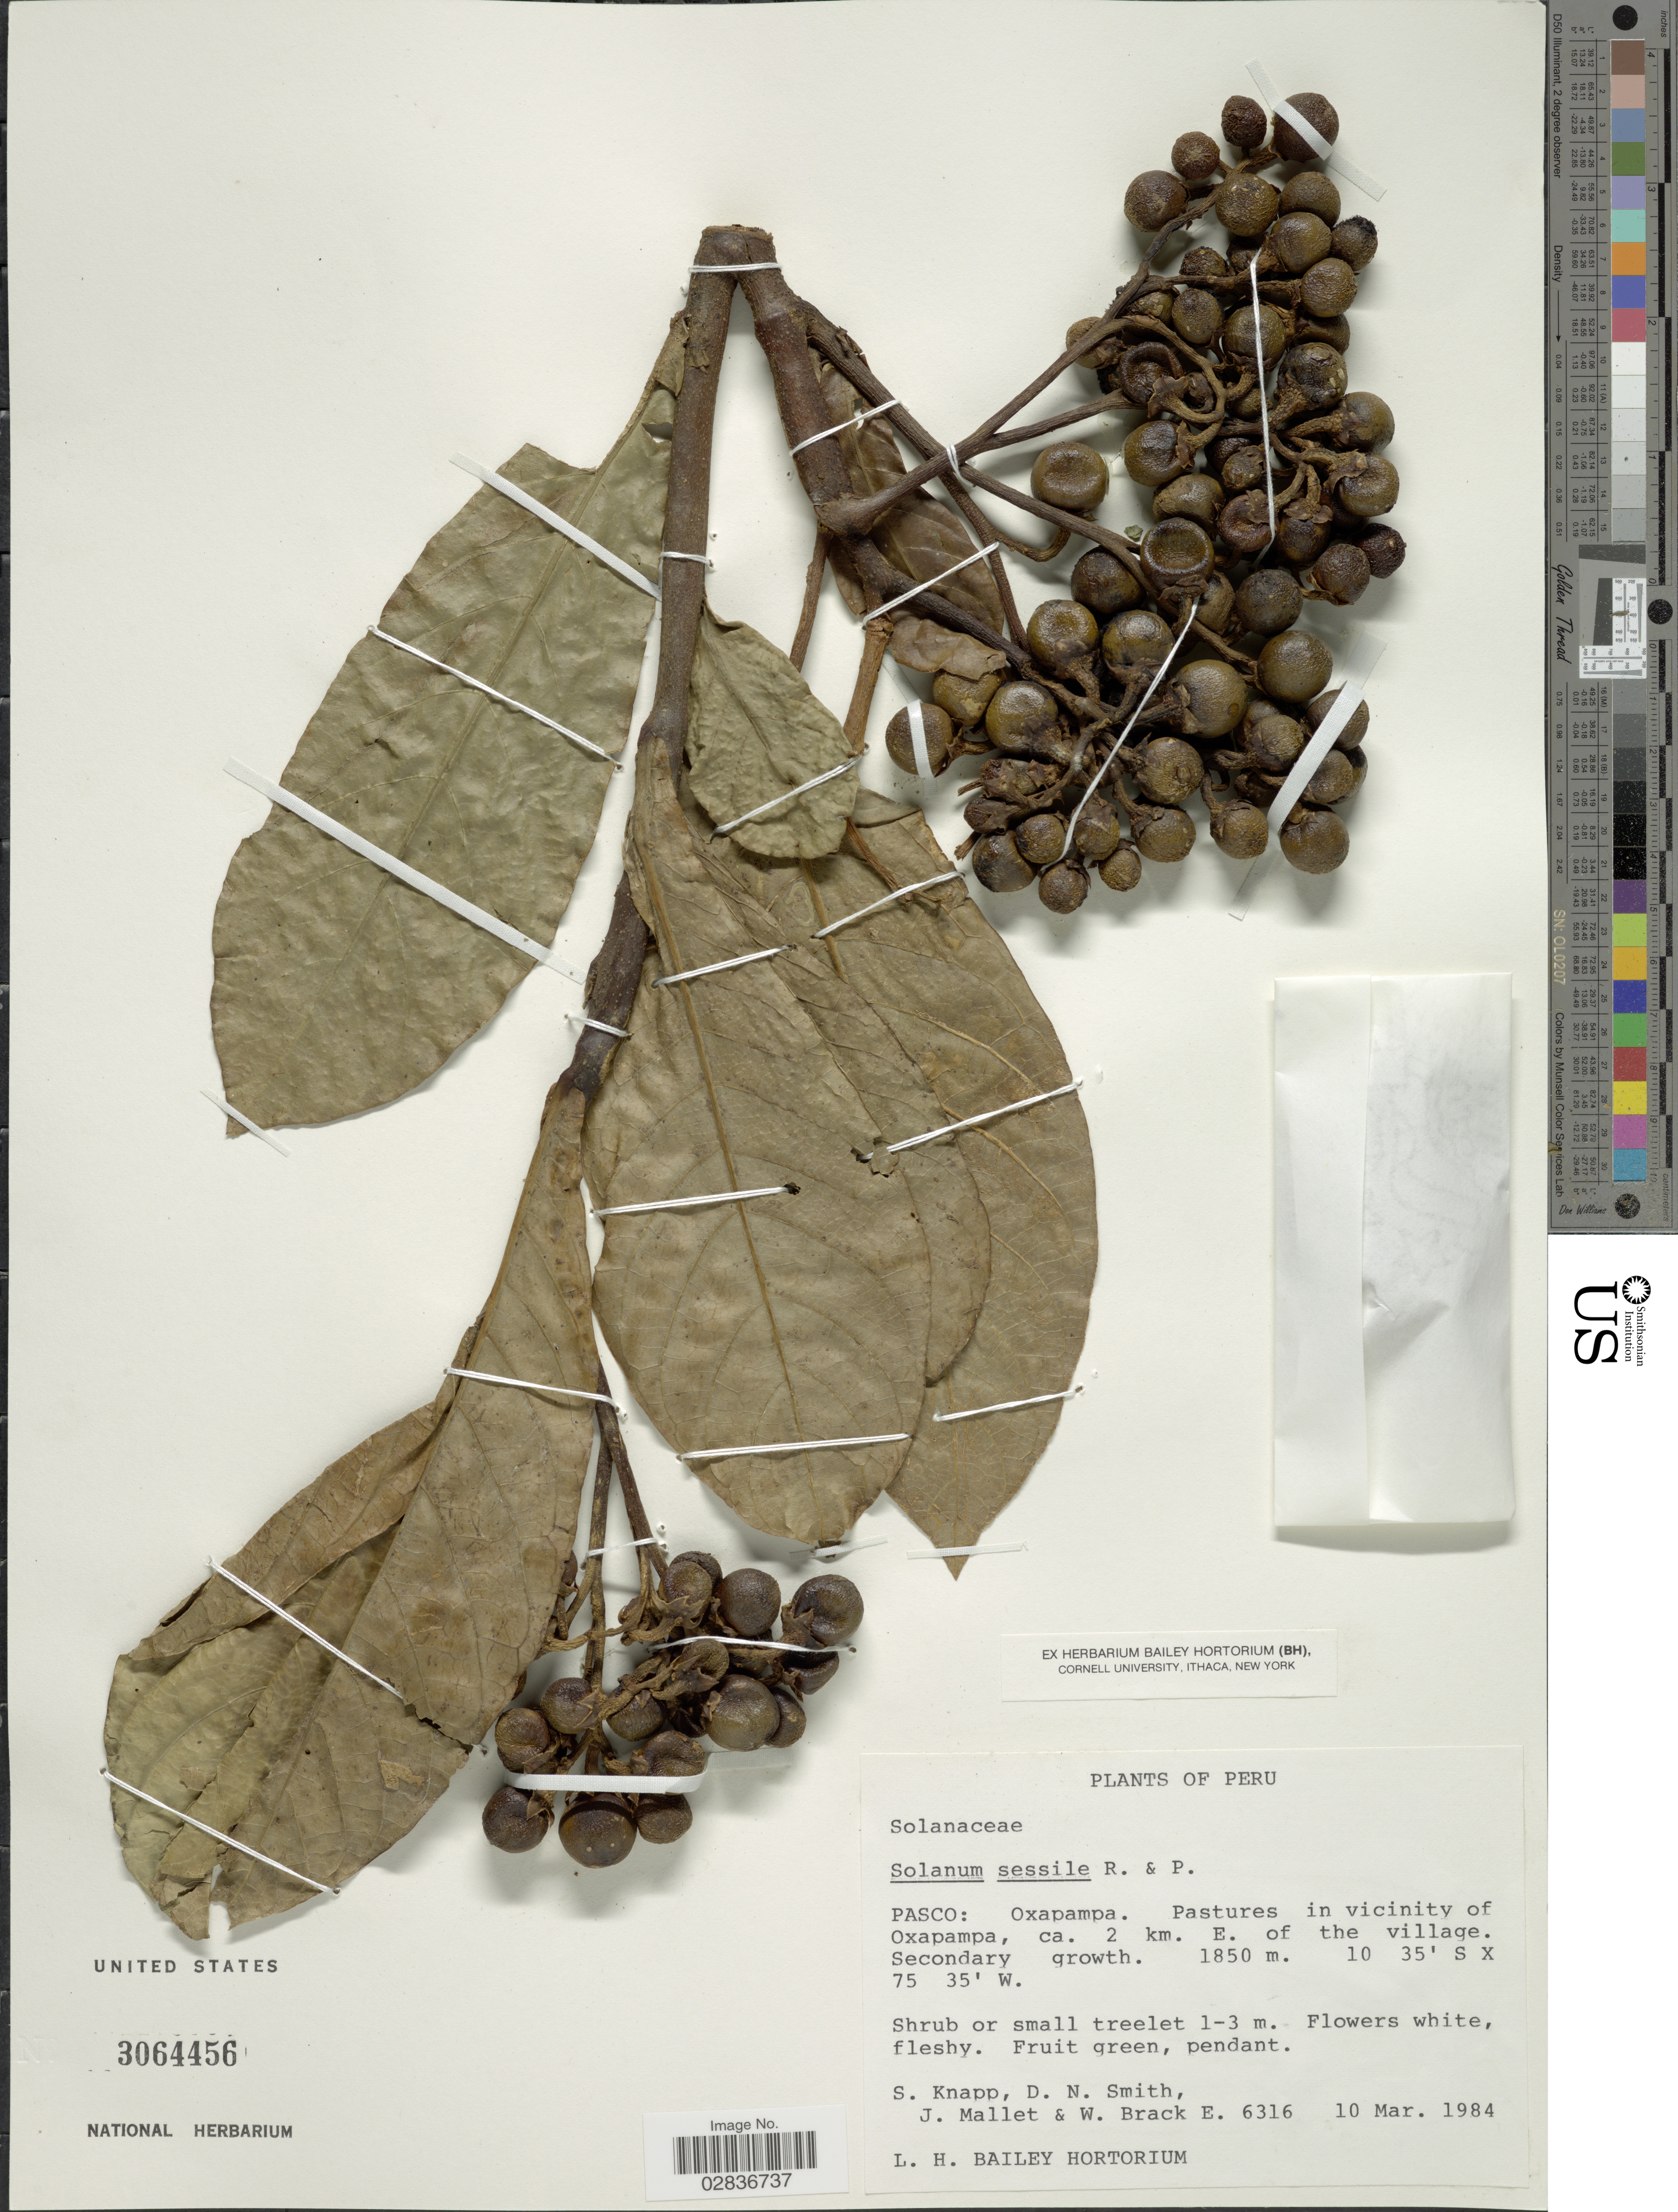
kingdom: Plantae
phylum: Tracheophyta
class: Magnoliopsida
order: Solanales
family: Solanaceae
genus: Solanum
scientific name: Solanum sessile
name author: Ruiz & Pav.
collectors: S. Knapp, D. Smith, J. Mallet & W. Brack-Egg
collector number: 6316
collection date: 1984-03-10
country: Peru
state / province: Pasco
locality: Pasci: Oxapampa. Pastures in vicinity of Oxapampa, ca. 2 km. E. of the village.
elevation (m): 1850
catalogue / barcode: US 3064456